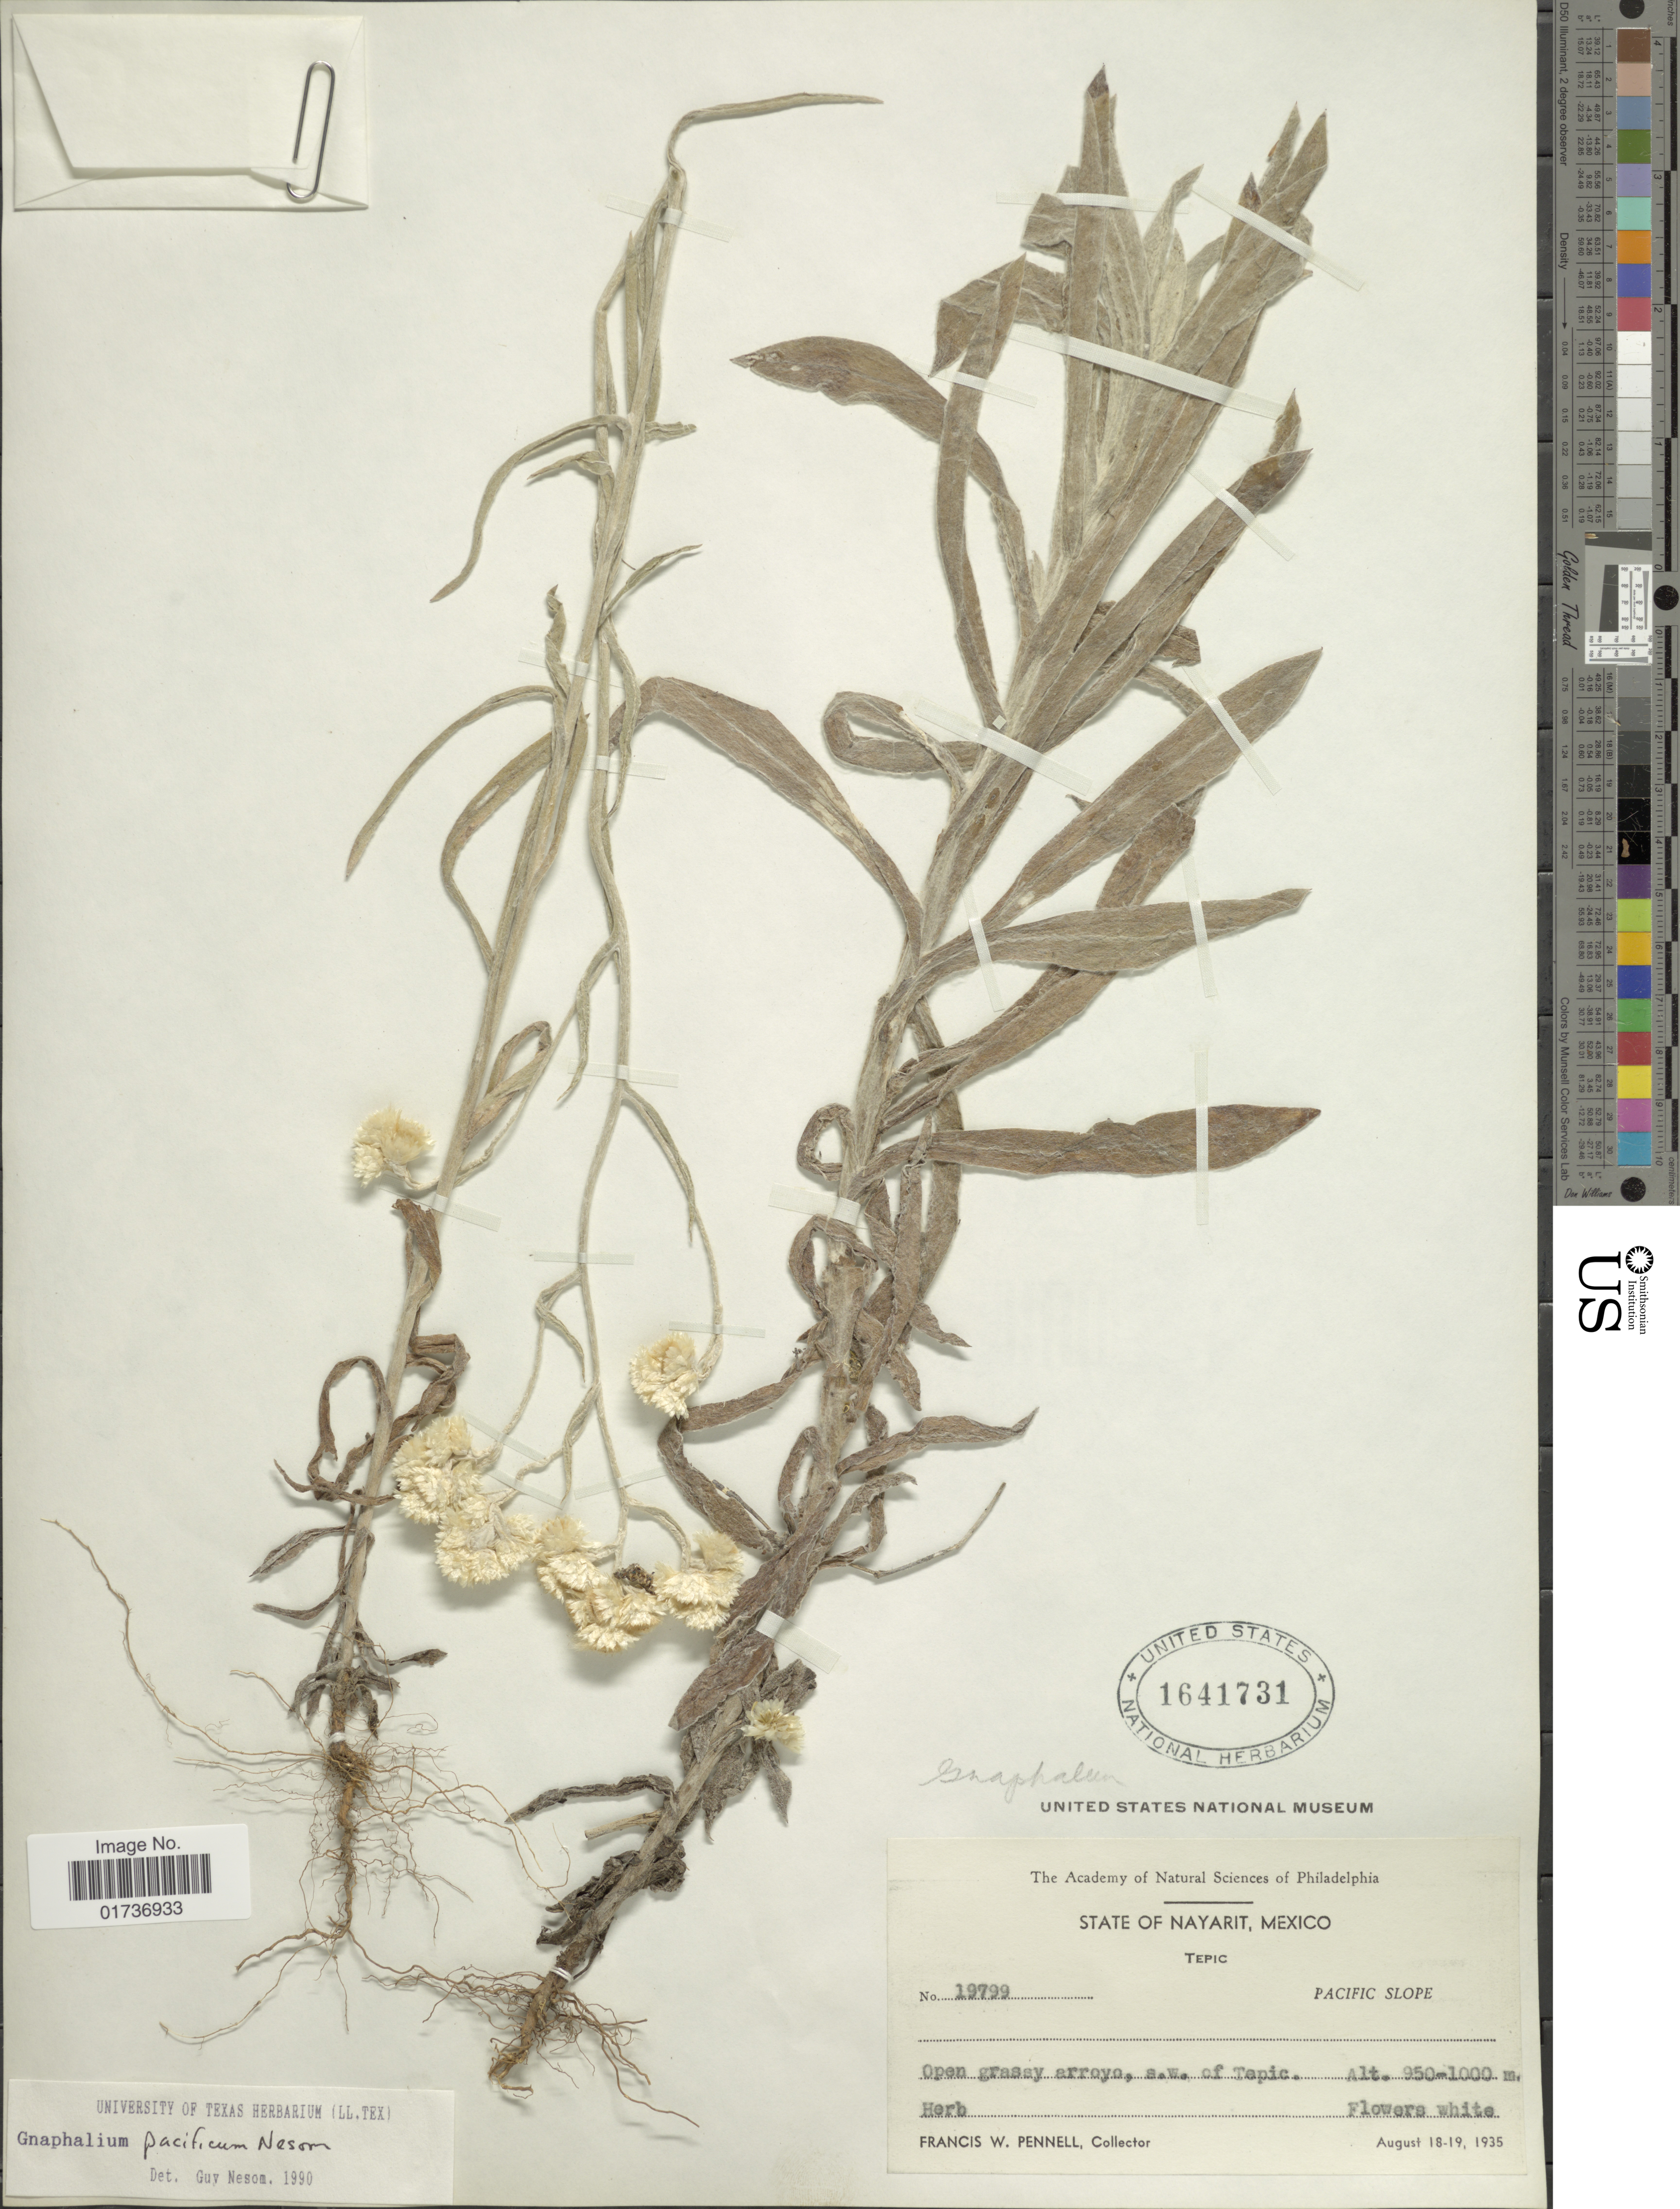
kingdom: Plantae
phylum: Tracheophyta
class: Magnoliopsida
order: Asterales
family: Asteraceae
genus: Gnaphalium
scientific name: Gnaphalium pacificum G.L. Nesom, ined.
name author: G.L. Nesom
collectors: F. W. Pennell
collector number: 19799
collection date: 1935-08-18/1935-08-19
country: Mexico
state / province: Nayarit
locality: Tepic, Pacific Slope, Open grassy arroyo, s.w. of Tepic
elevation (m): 950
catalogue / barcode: US 1641731